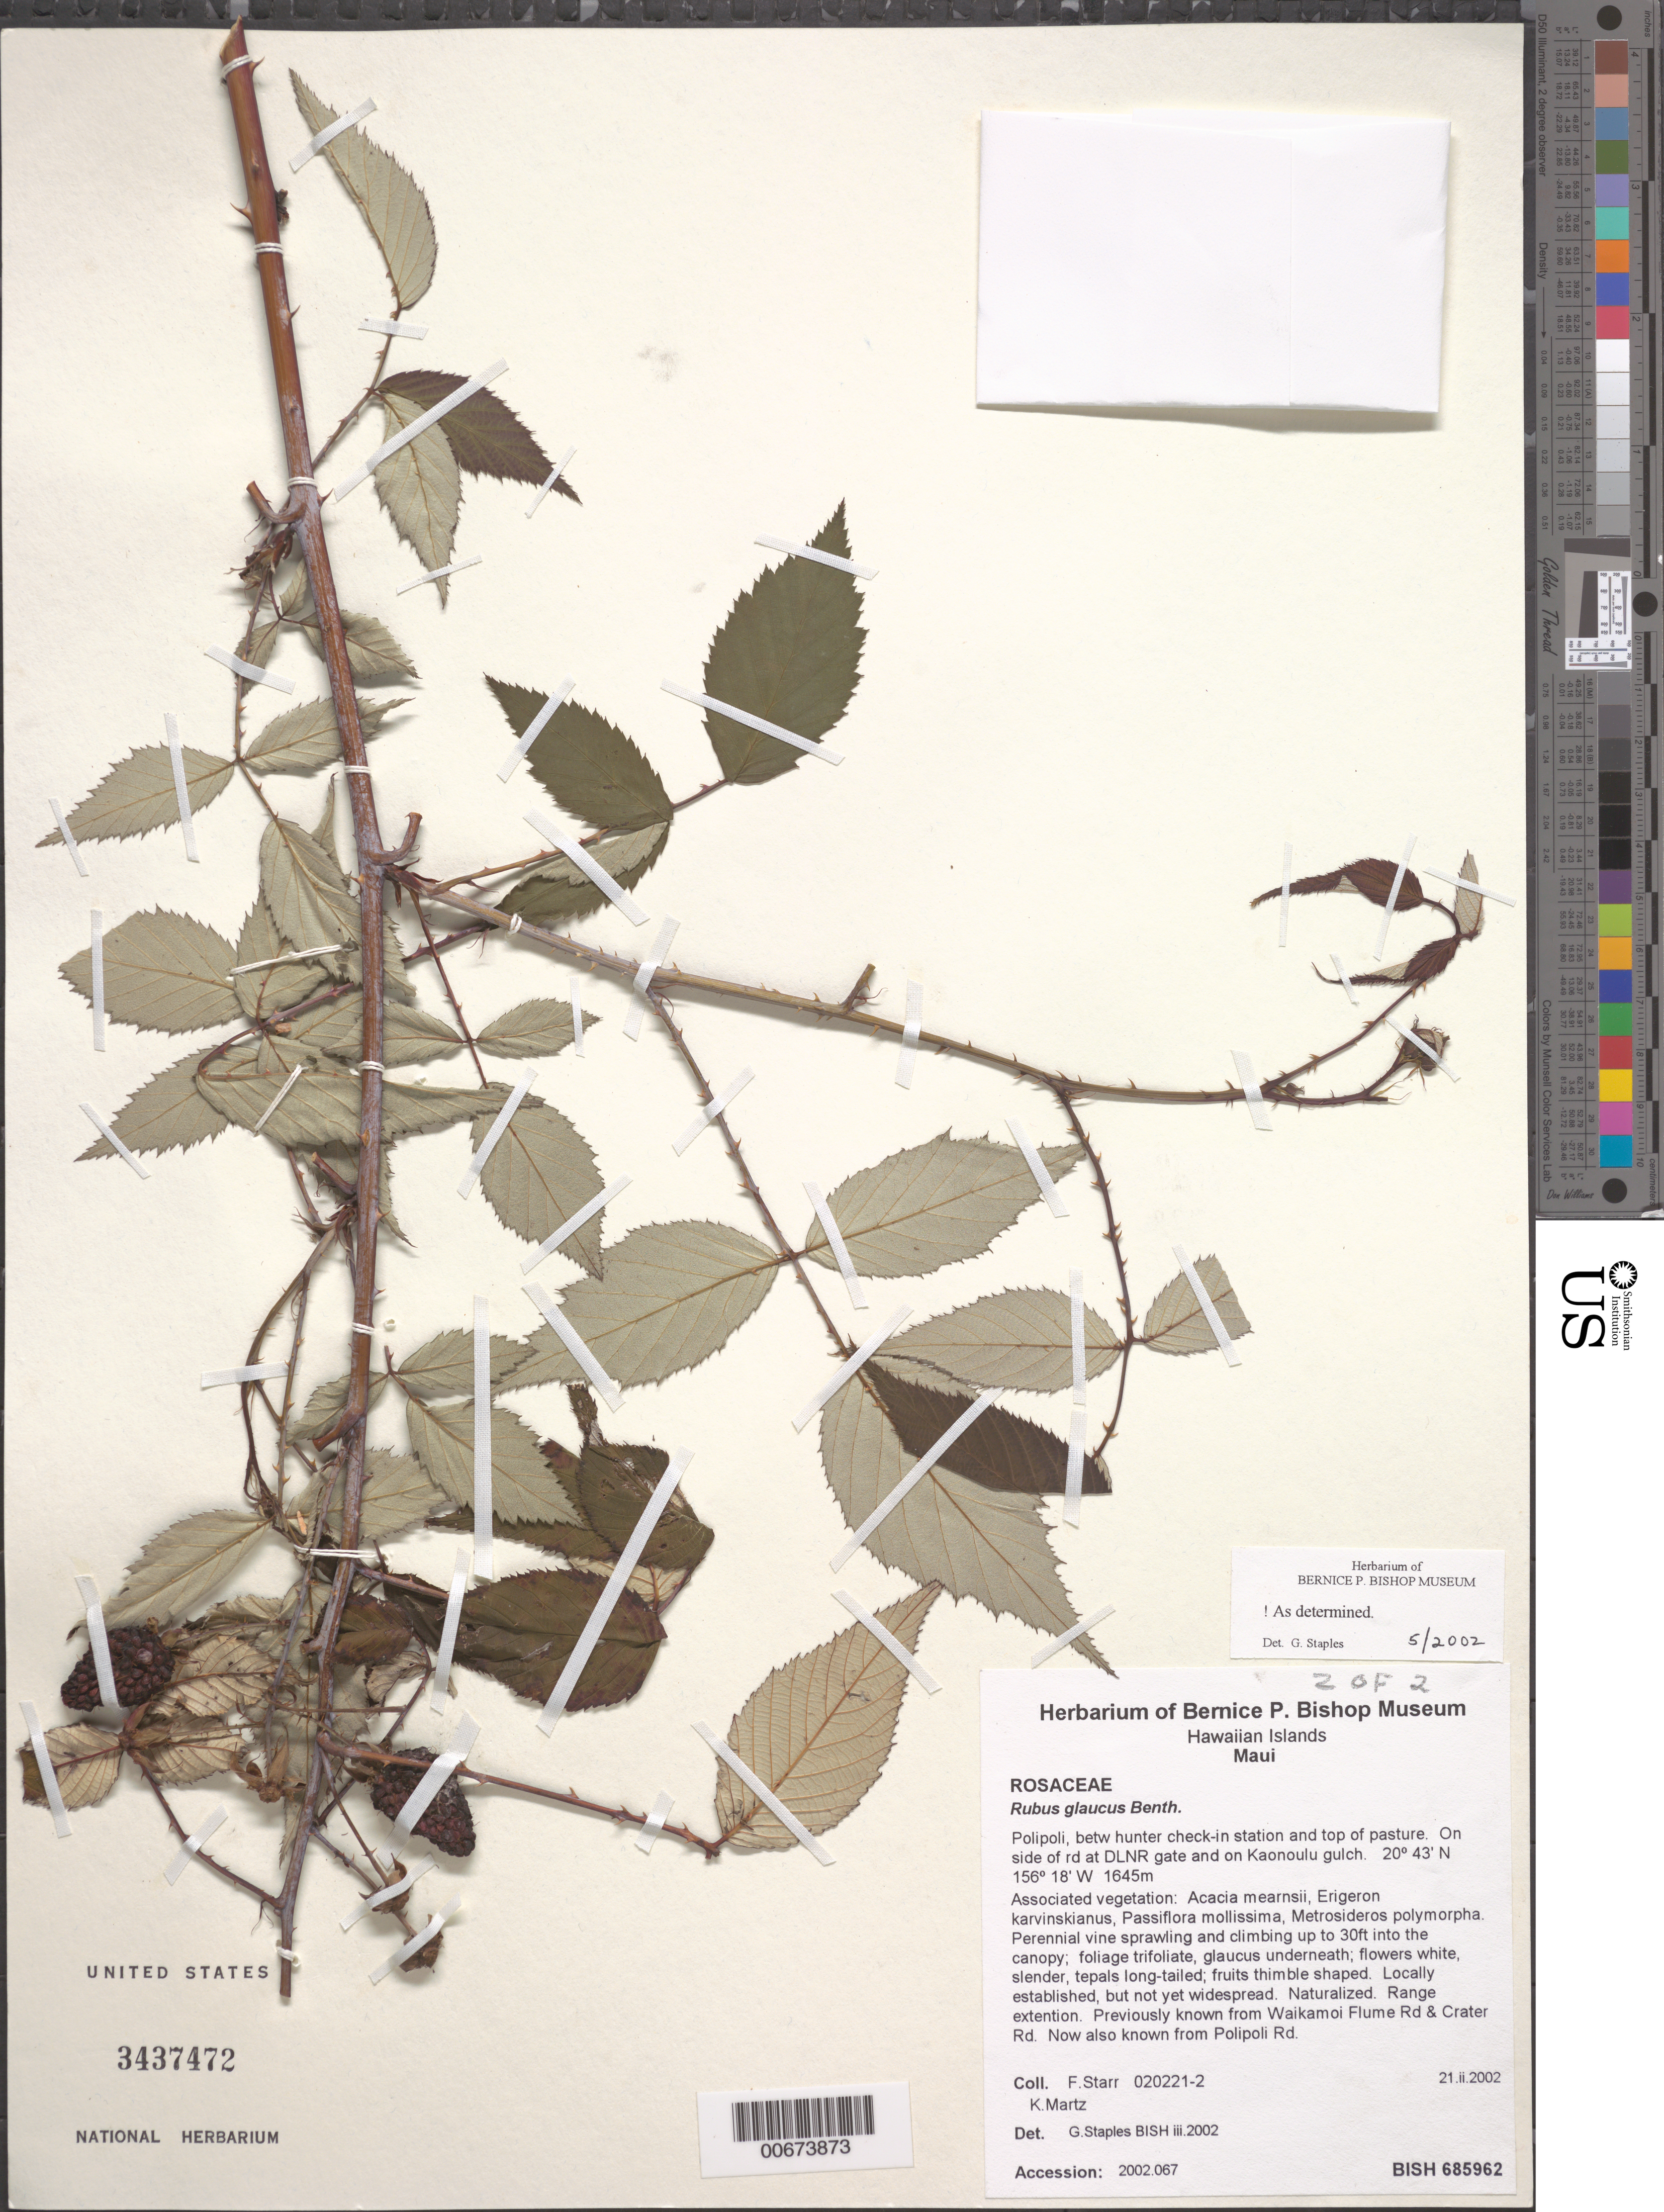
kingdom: Plantae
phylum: Tracheophyta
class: Magnoliopsida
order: Rosales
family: Rosaceae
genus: Rubus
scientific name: Rubus glaucus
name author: Benth.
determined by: Staples, G. W.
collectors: F. Starr & K. Martz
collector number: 020221-2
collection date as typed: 21 Feb 2002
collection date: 2002-02-21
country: United States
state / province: Hawaii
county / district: Maui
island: Maui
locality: Polipoli, betw hunter check-in station and top of pasture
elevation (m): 1645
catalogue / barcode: US 3437472